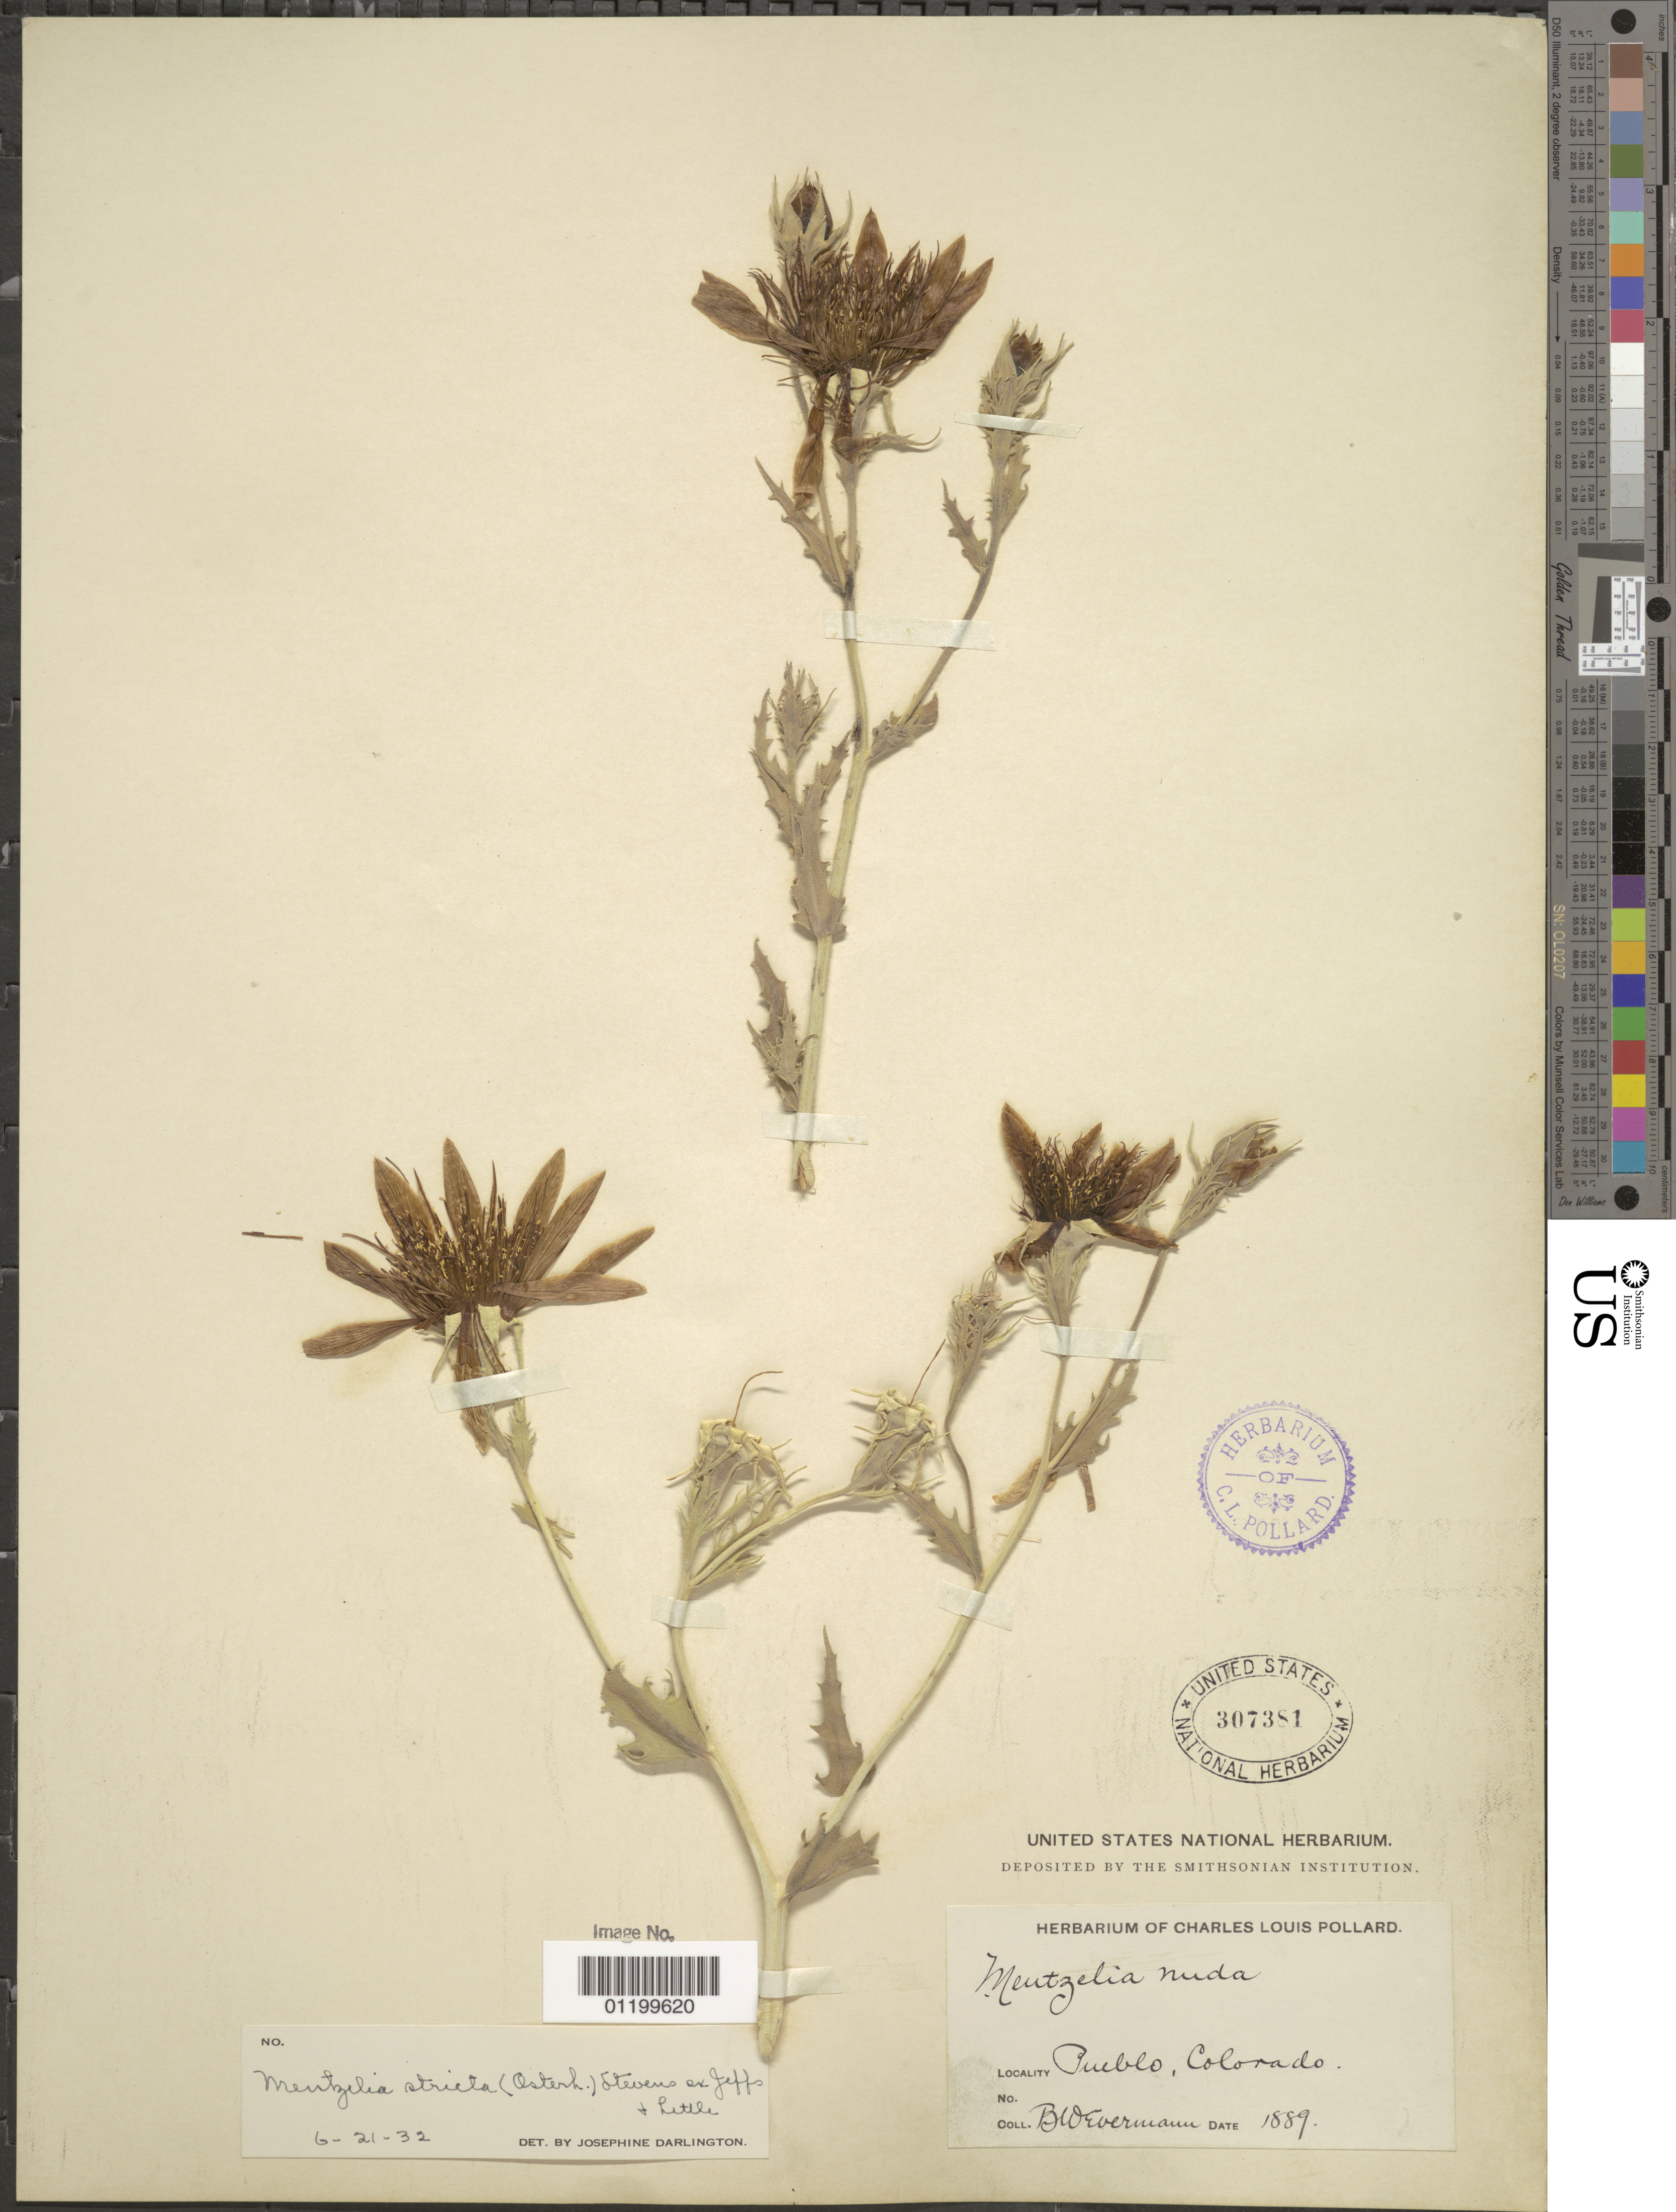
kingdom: Plantae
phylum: Tracheophyta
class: Magnoliopsida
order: Cornales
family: Loasaceae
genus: Mentzelia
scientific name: Mentzelia stricta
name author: (Osterh.) Stevens ex Jeffs & Little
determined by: Darlington, J.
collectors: B. W. Evermann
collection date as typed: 1889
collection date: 1889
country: United States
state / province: Colorado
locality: Pueblo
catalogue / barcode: US 307381